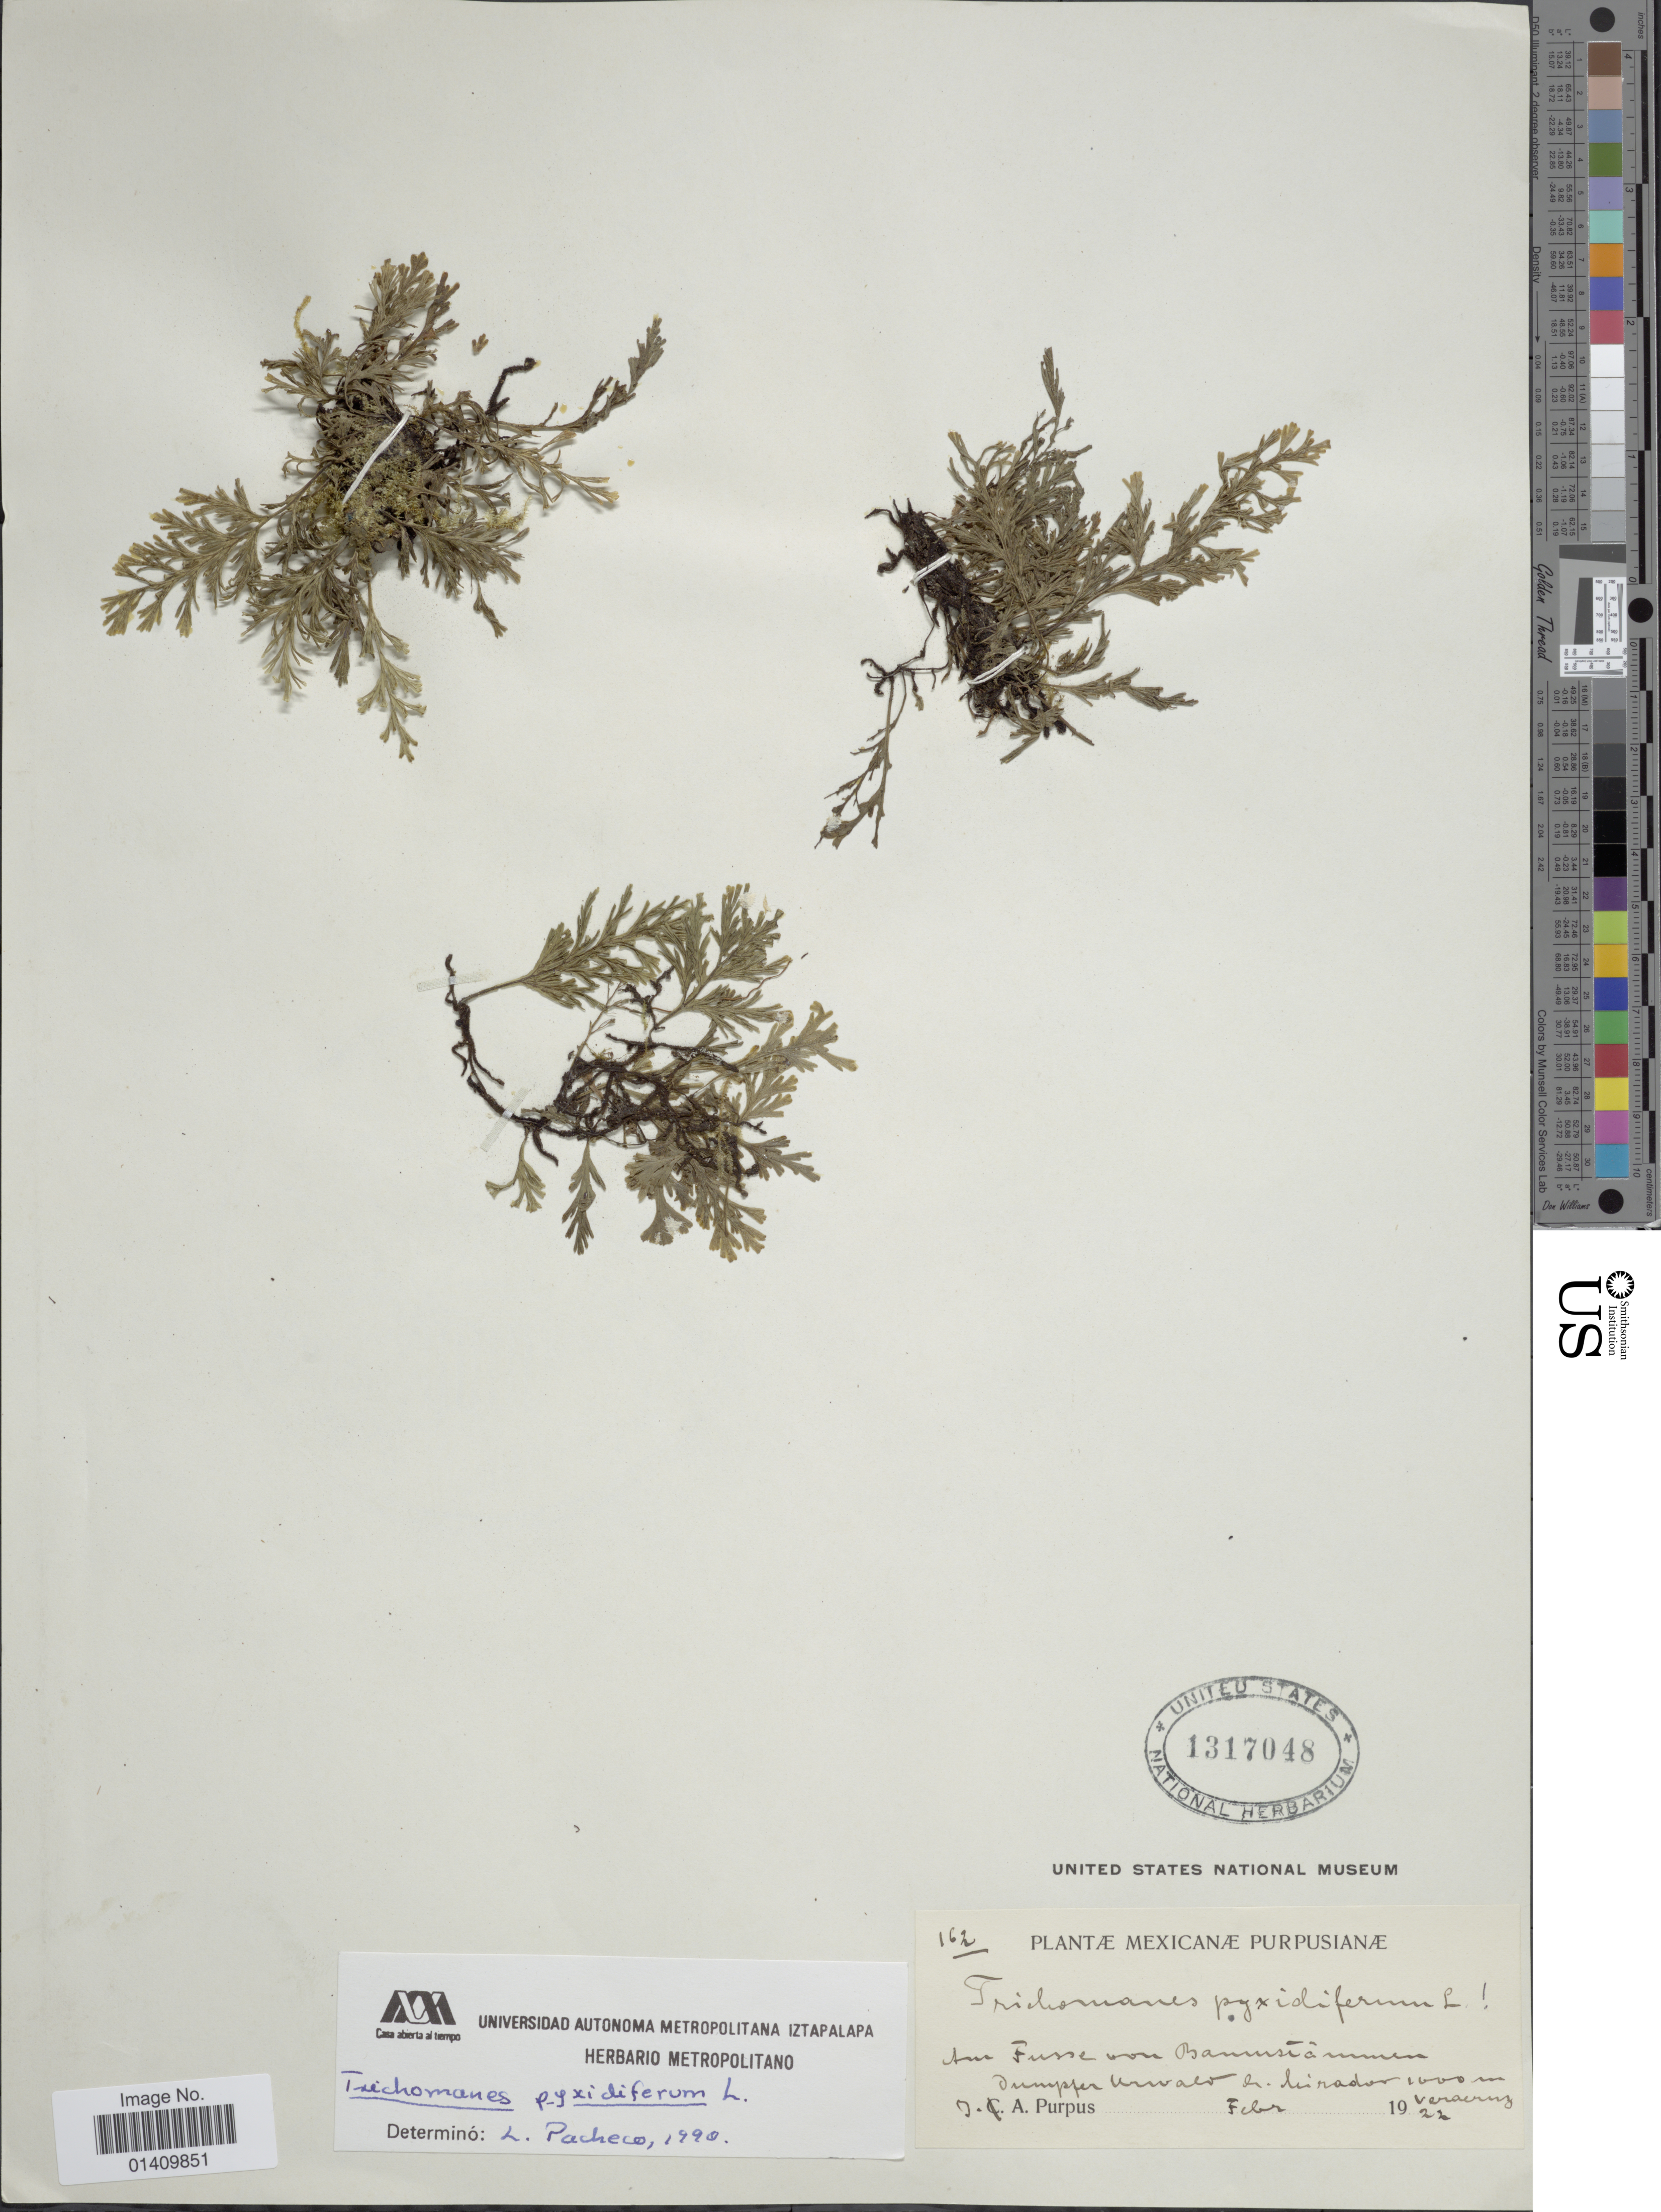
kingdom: Plantae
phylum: Tracheophyta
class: Polypodiopsida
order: Hymenophyllales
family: Hymenophyllaceae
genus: Polyphlebium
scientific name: Polyphlebium pyxidiferum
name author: (L.) Ebihara & Dubuisson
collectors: J. A. Purpus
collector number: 162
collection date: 1922-02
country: Mexico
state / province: Veracruz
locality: Am Fusse von Baumstammen dumpfer Urwald b. Mirador Veracruz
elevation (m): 1000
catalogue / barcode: US 1317048